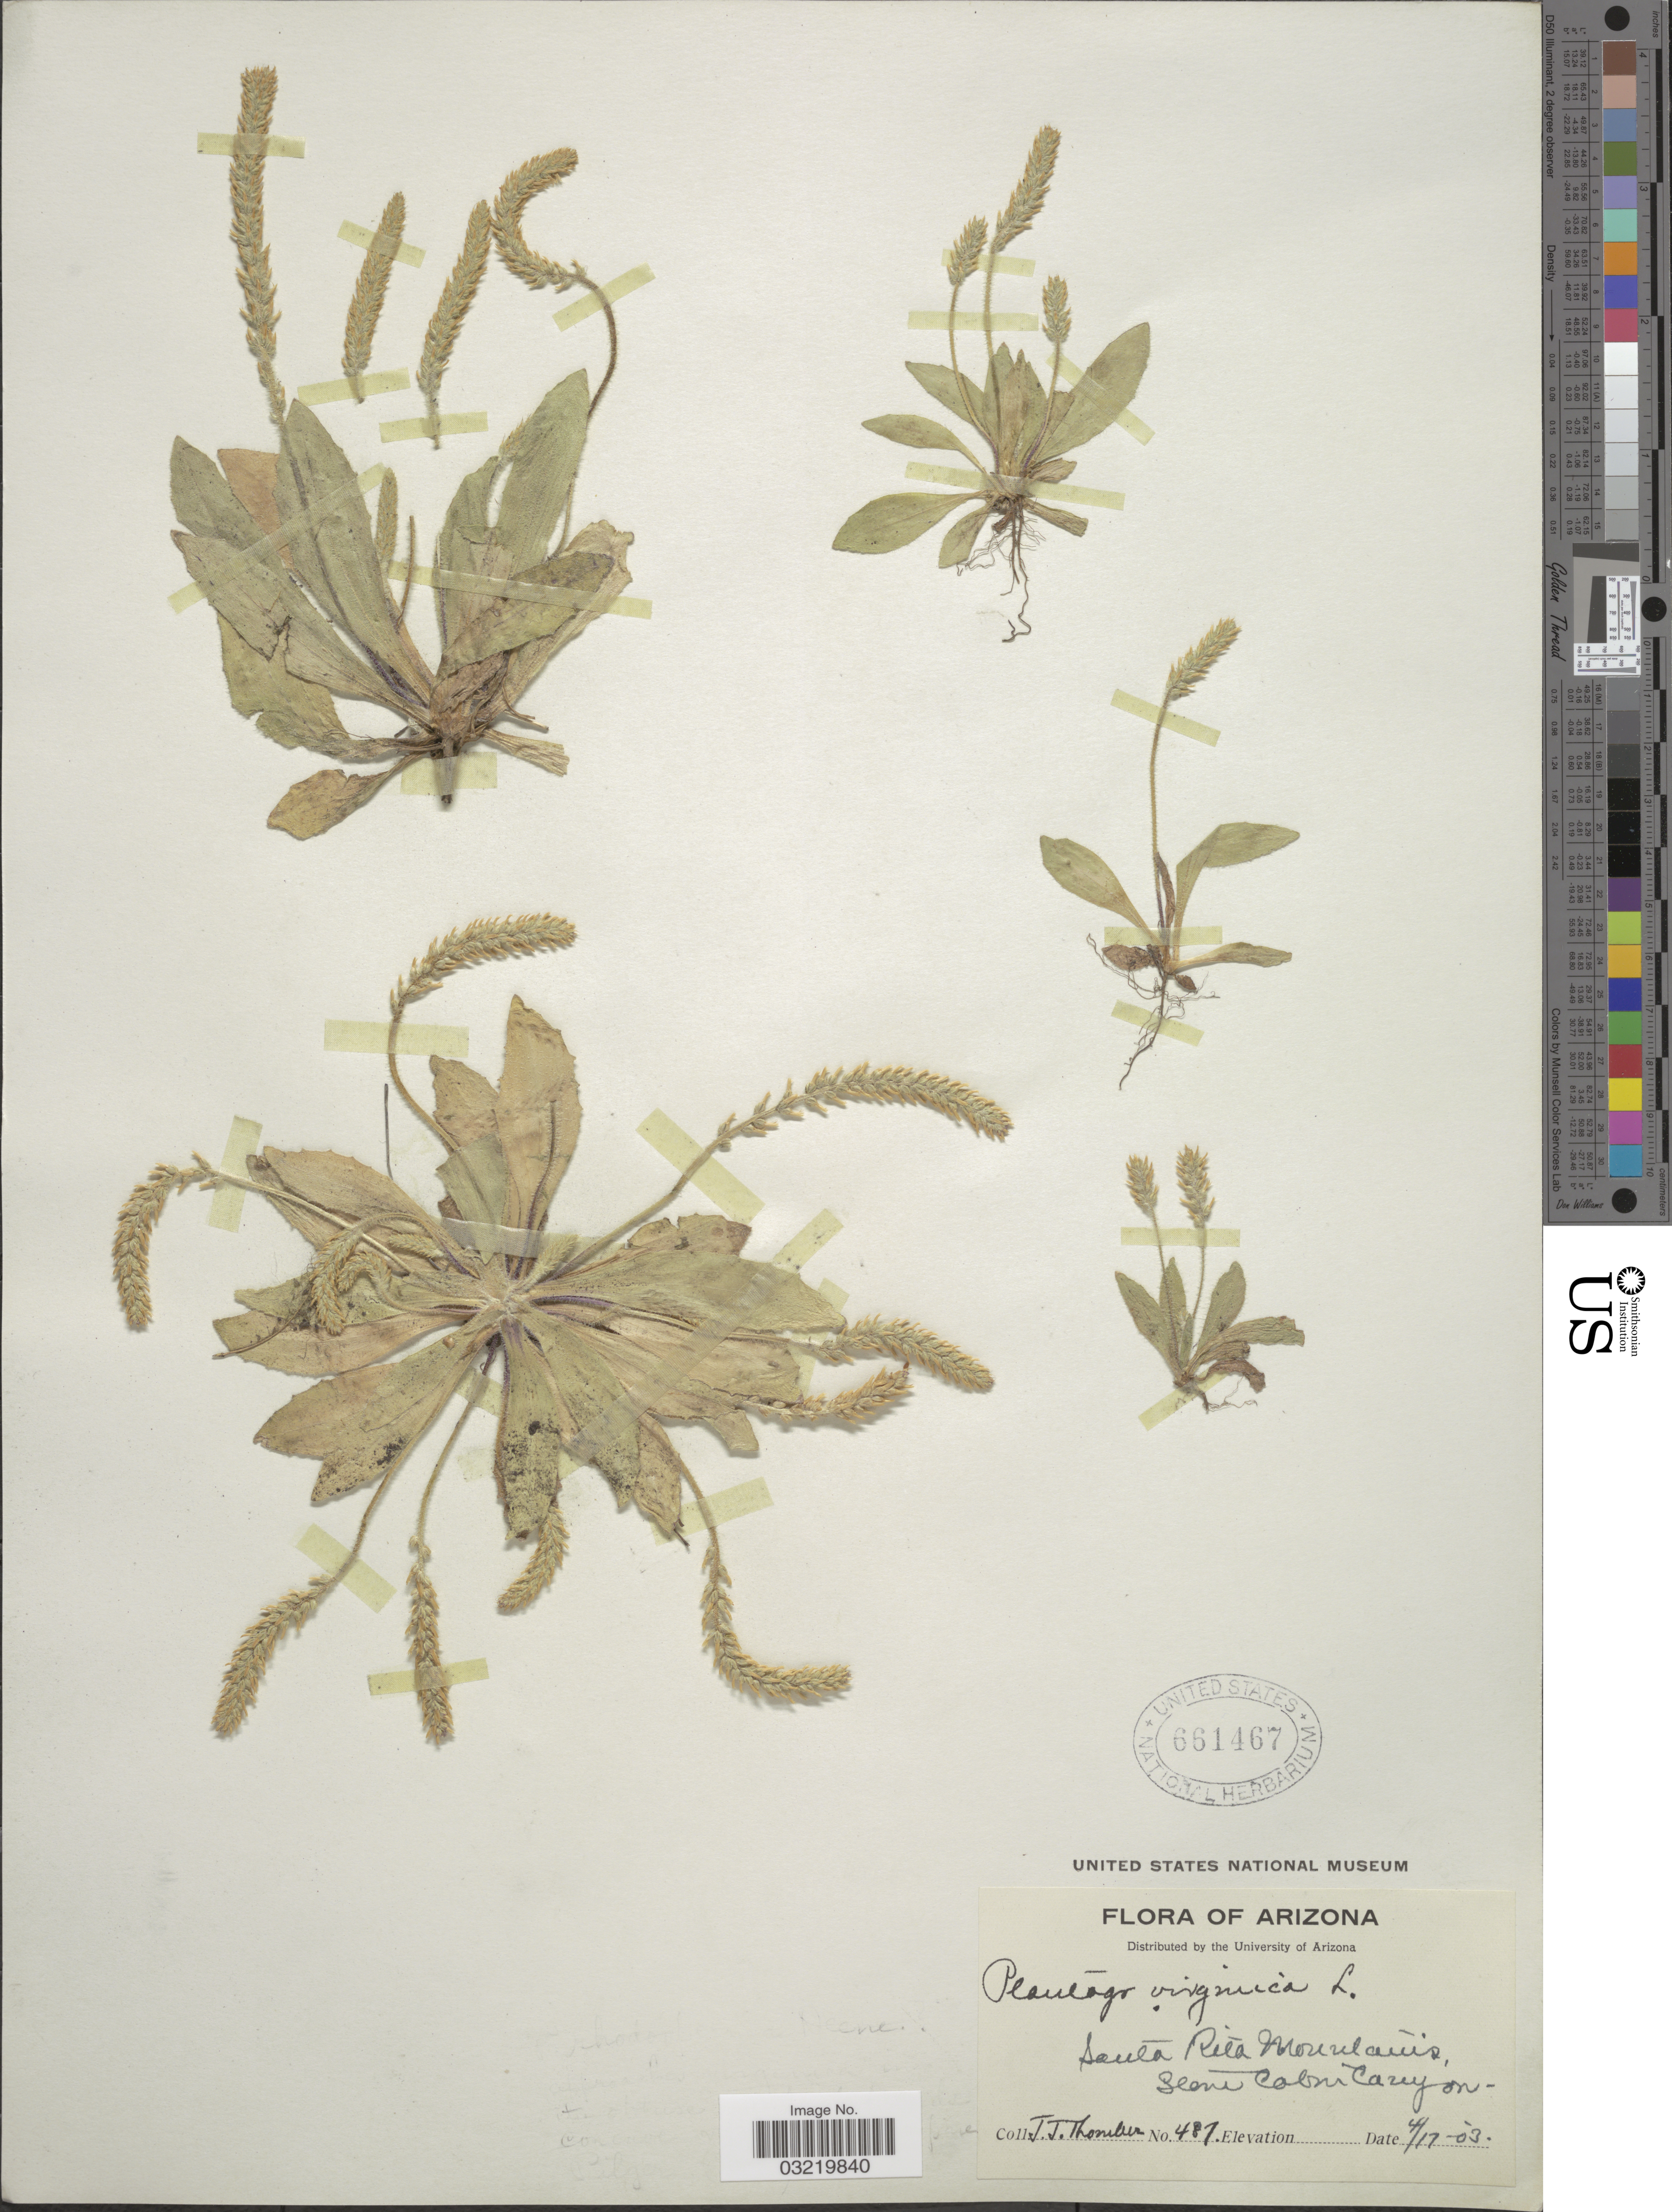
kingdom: Plantae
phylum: Tracheophyta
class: Magnoliopsida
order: Lamiales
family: Plantaginaceae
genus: Plantago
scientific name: Plantago virginica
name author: L.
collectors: J. Thornber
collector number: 487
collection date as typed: Transcribed d/m/y: 17/4/03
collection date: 1903-04-17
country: United States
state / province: Arizona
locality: Santa Rita Mountains, Stone Cabin Canyon.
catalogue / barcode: US 661467